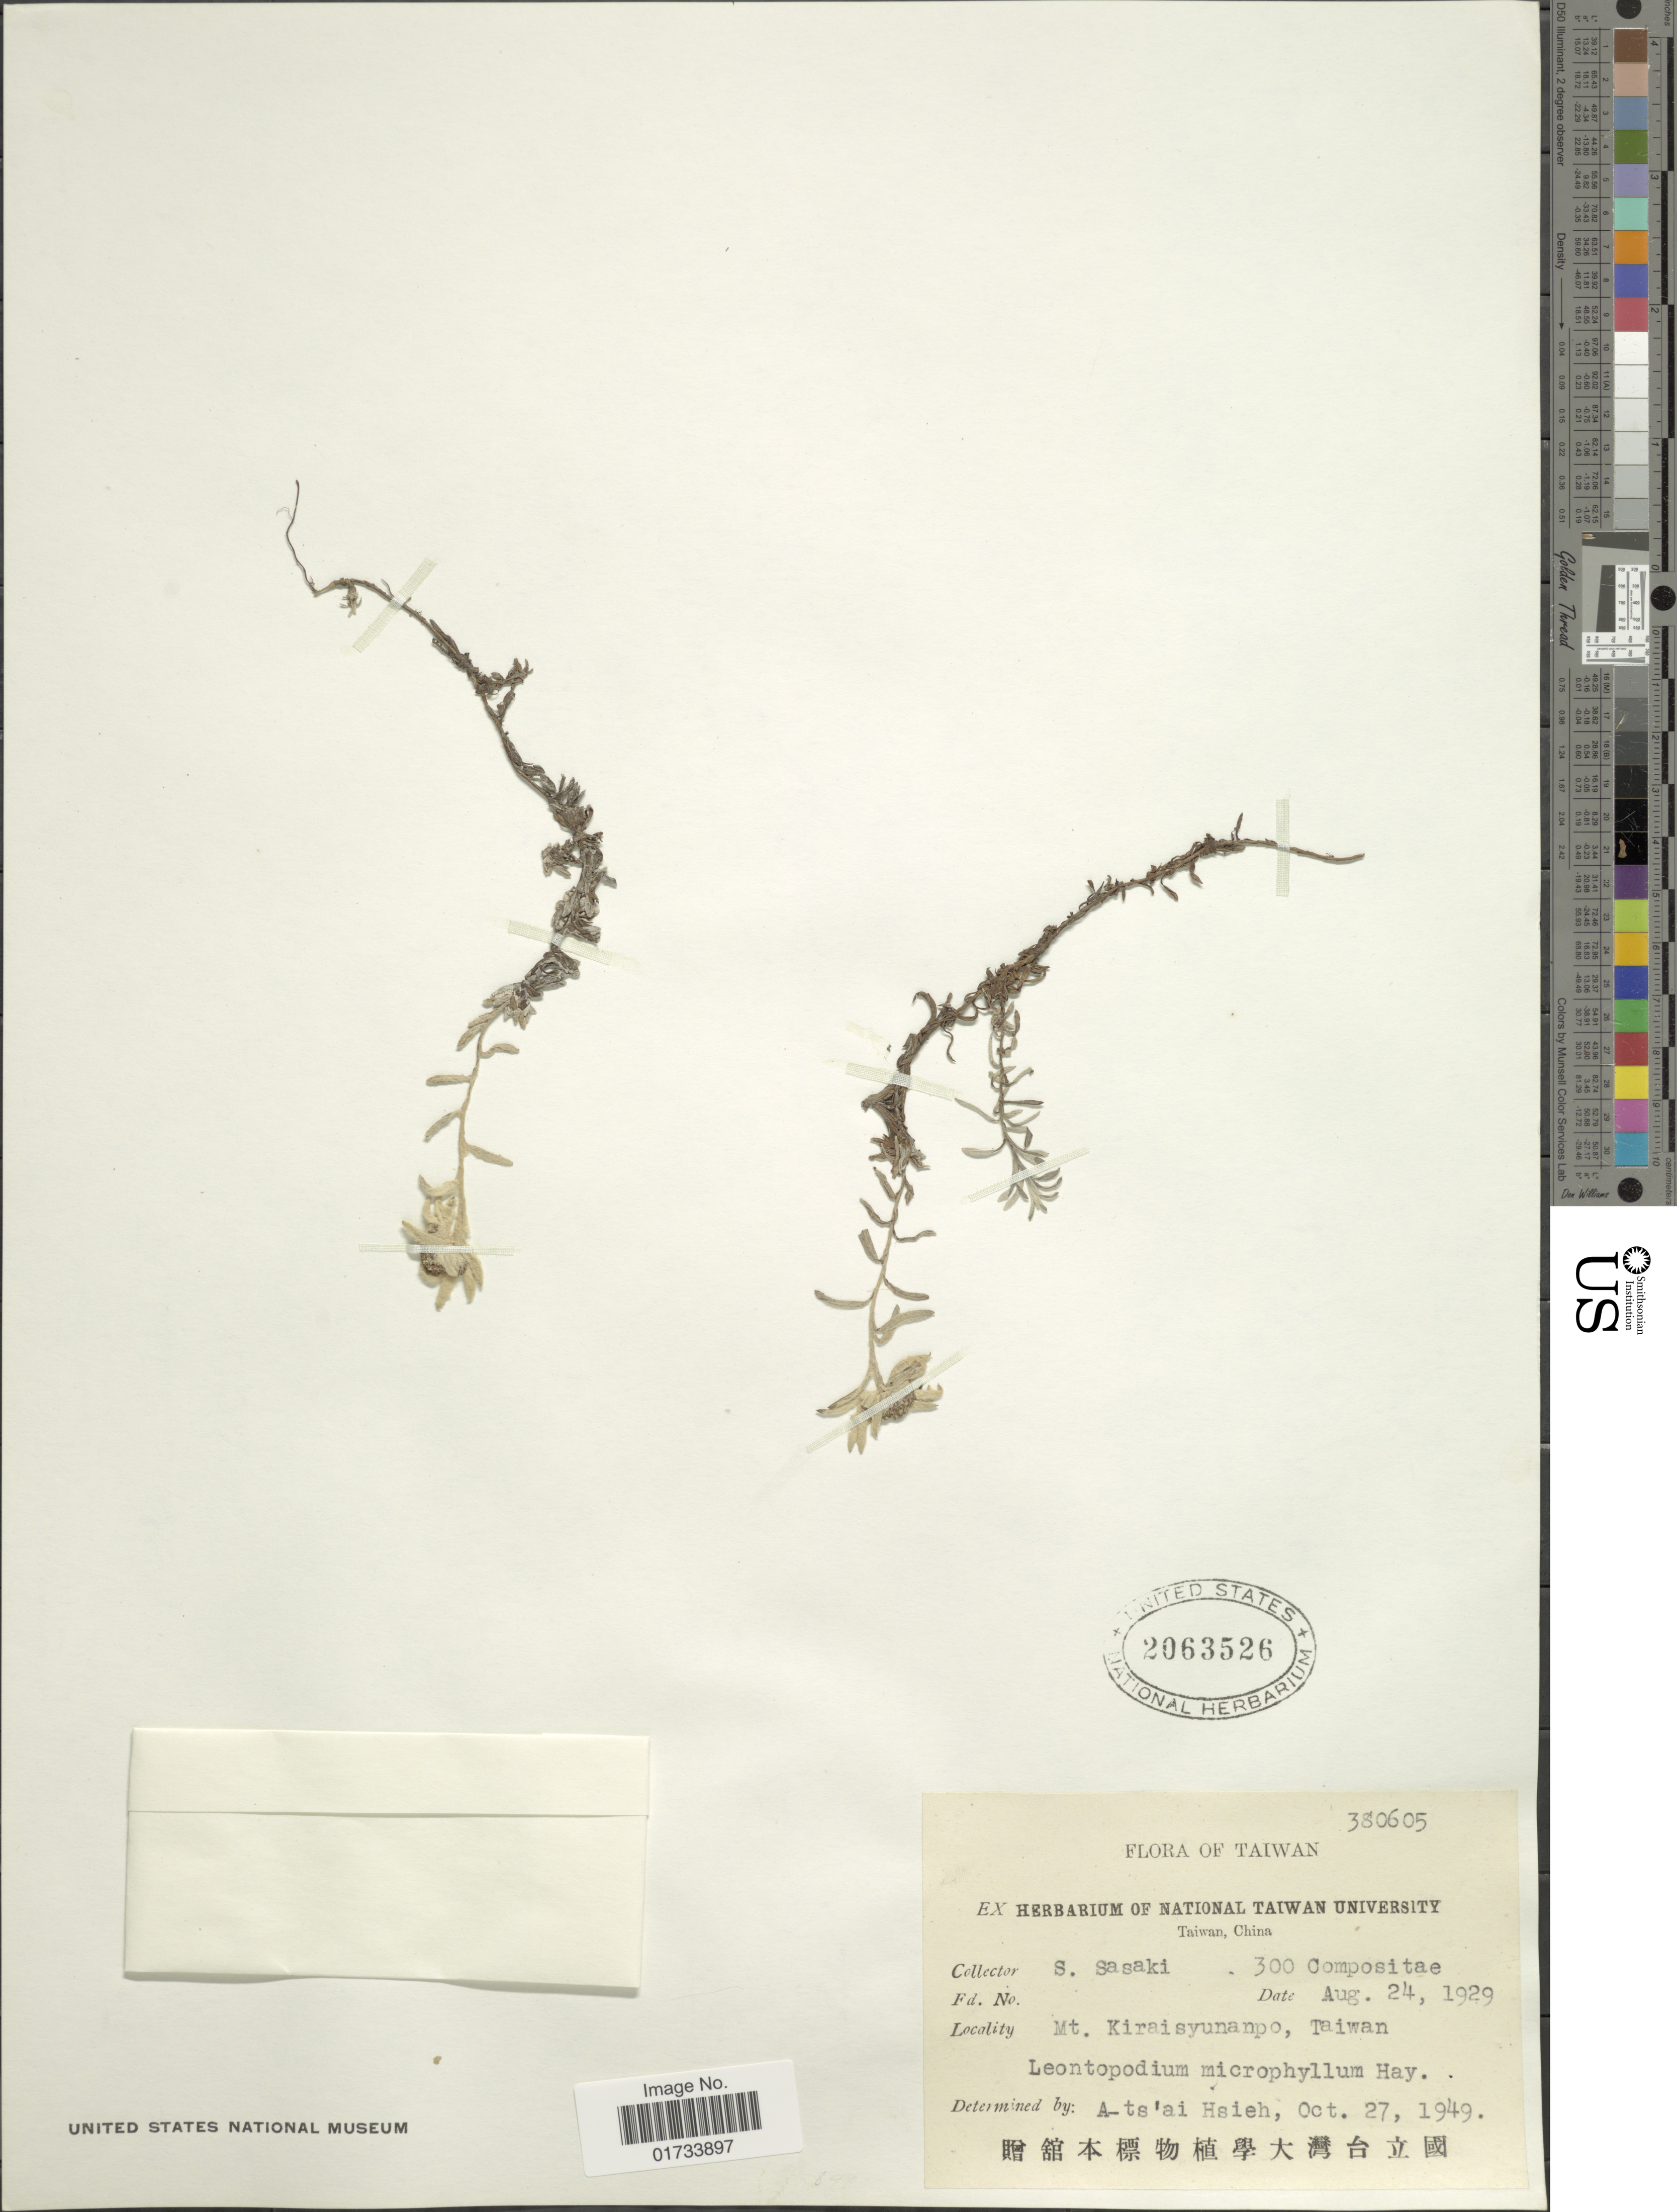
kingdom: Plantae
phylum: Tracheophyta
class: Magnoliopsida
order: Asterales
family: Asteraceae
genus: Leontopodium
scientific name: Leontopodium microphyllum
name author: Hayata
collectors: S. Sasaki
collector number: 300/380605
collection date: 1929-08-24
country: Taiwan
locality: Mt. Kiraisyunanpo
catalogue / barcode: US 2063526